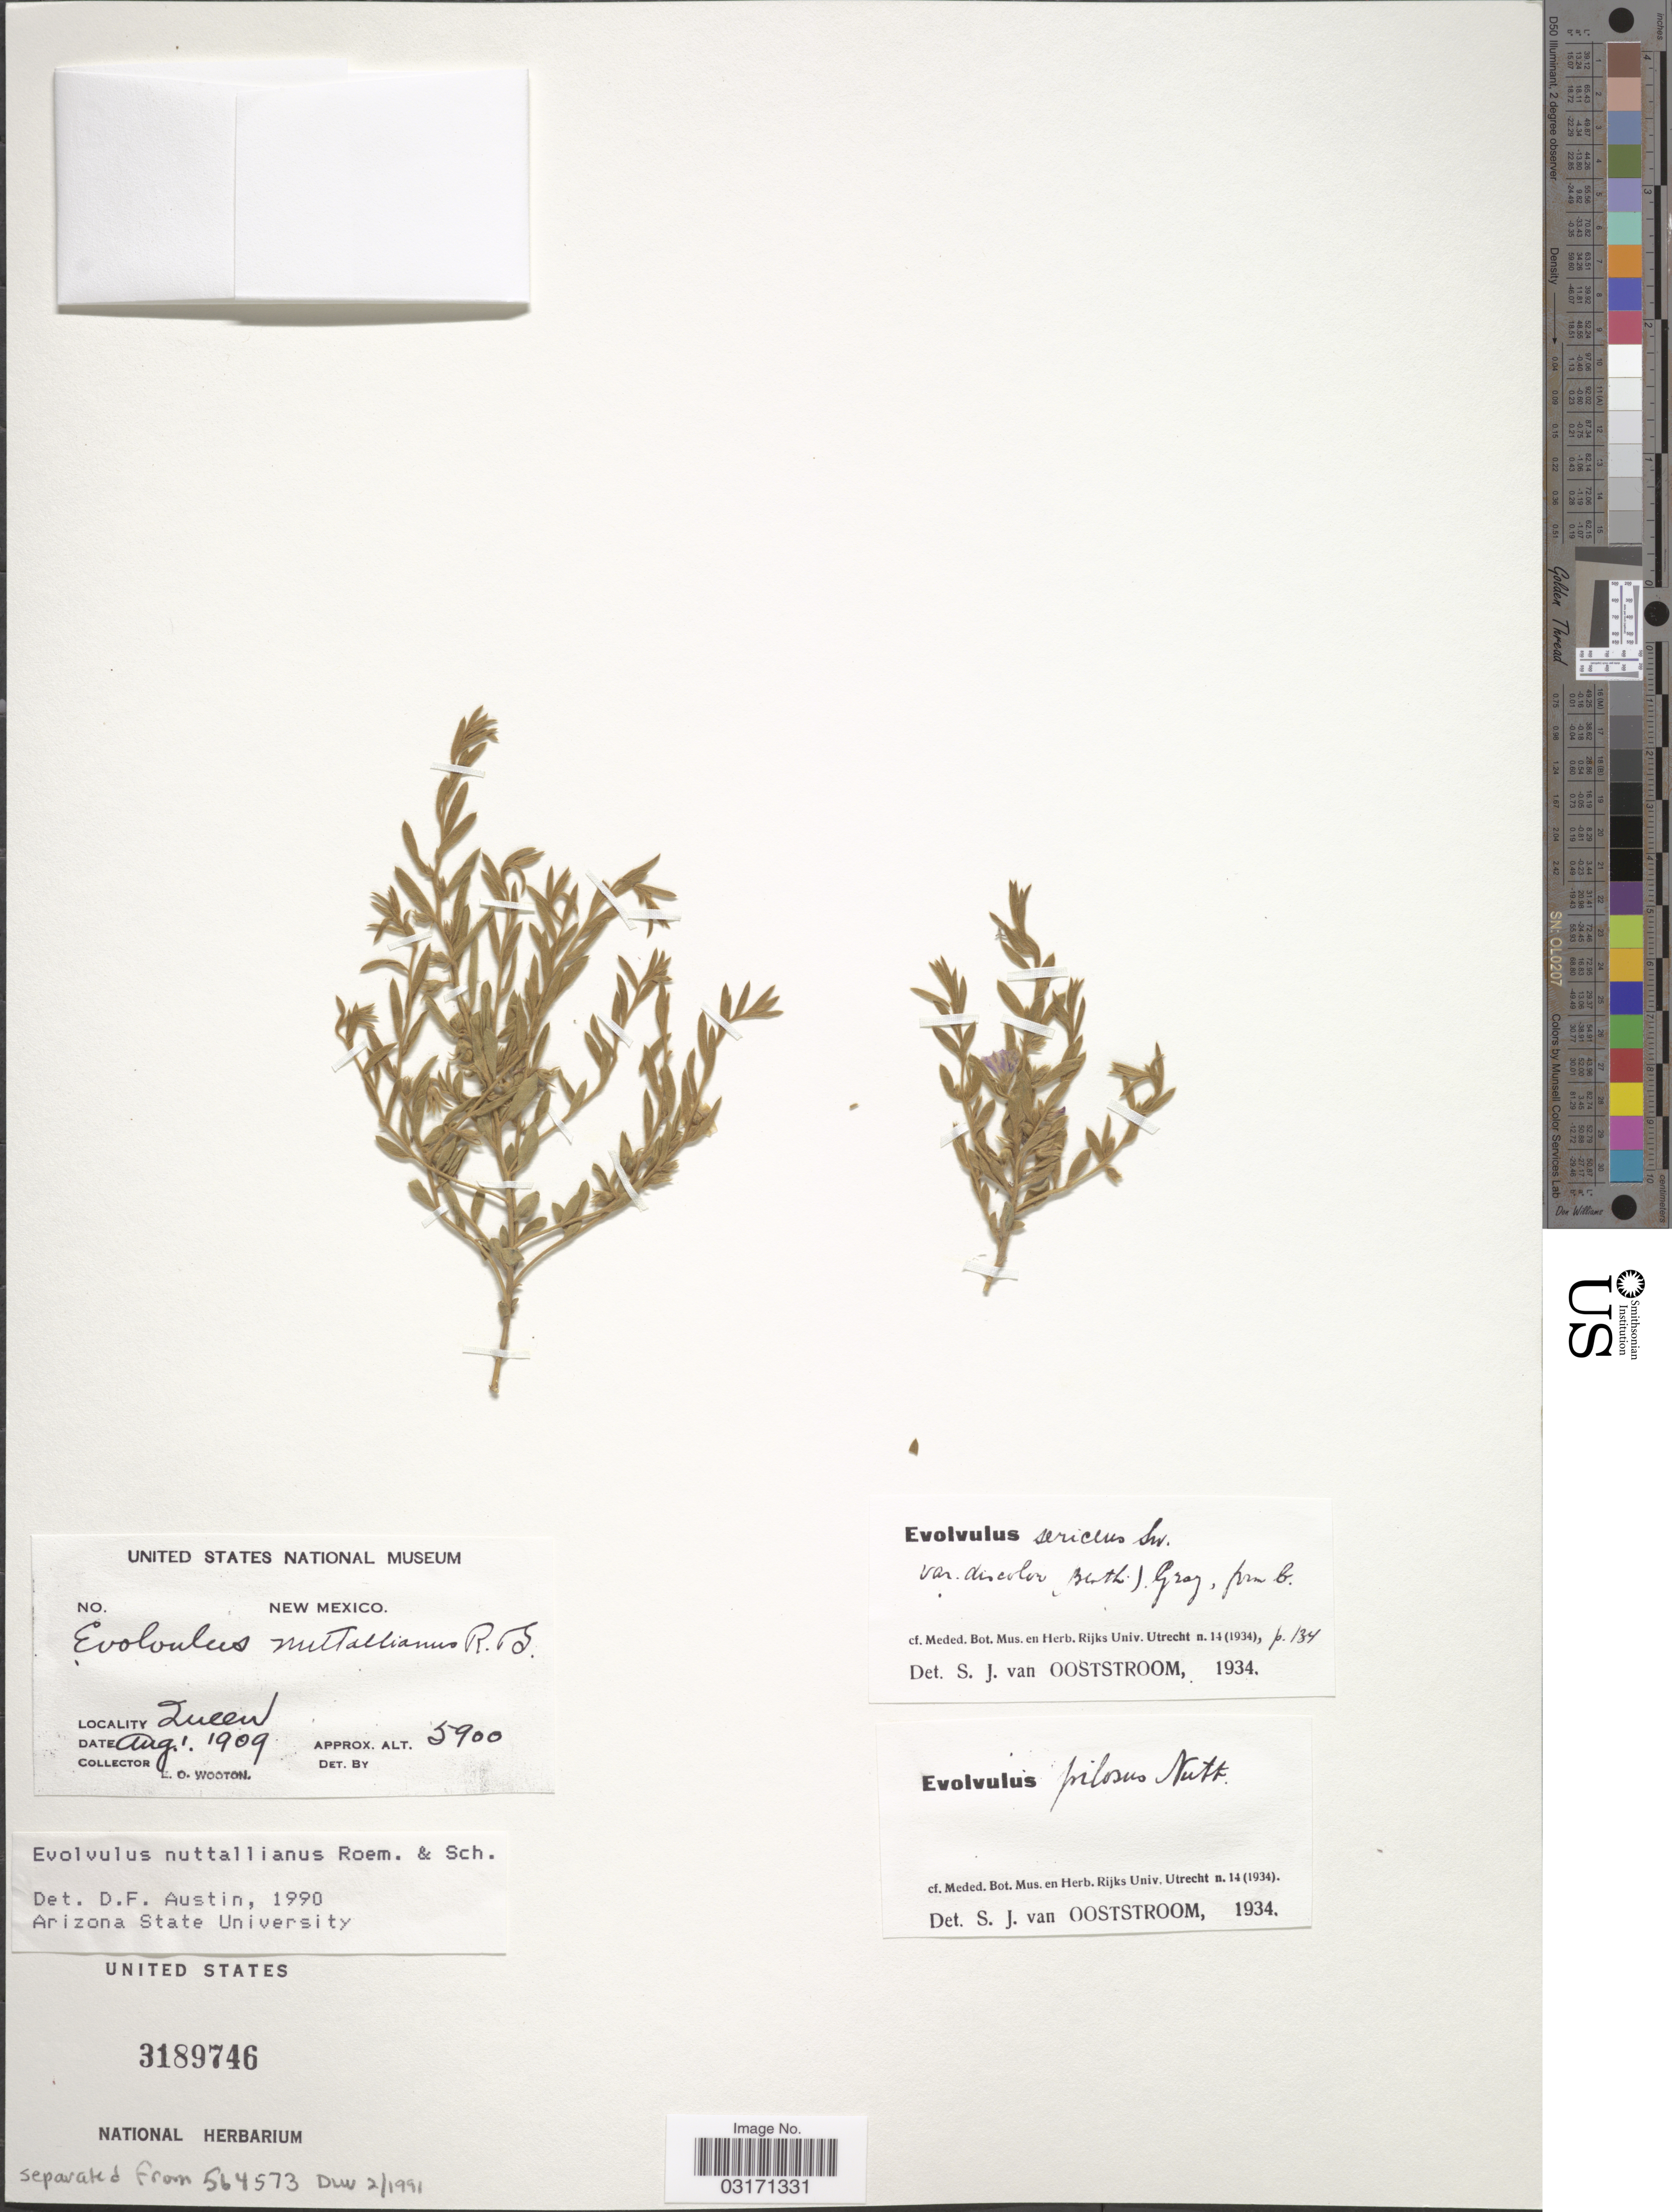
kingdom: Plantae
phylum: Tracheophyta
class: Magnoliopsida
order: Solanales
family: Convolvulaceae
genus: Evolvulus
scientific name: Evolvulus nuttallianus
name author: Roem. & Schult.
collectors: E. O. Wooton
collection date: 1909-08-01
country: United States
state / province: New Mexico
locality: Queen.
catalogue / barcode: US 3189746